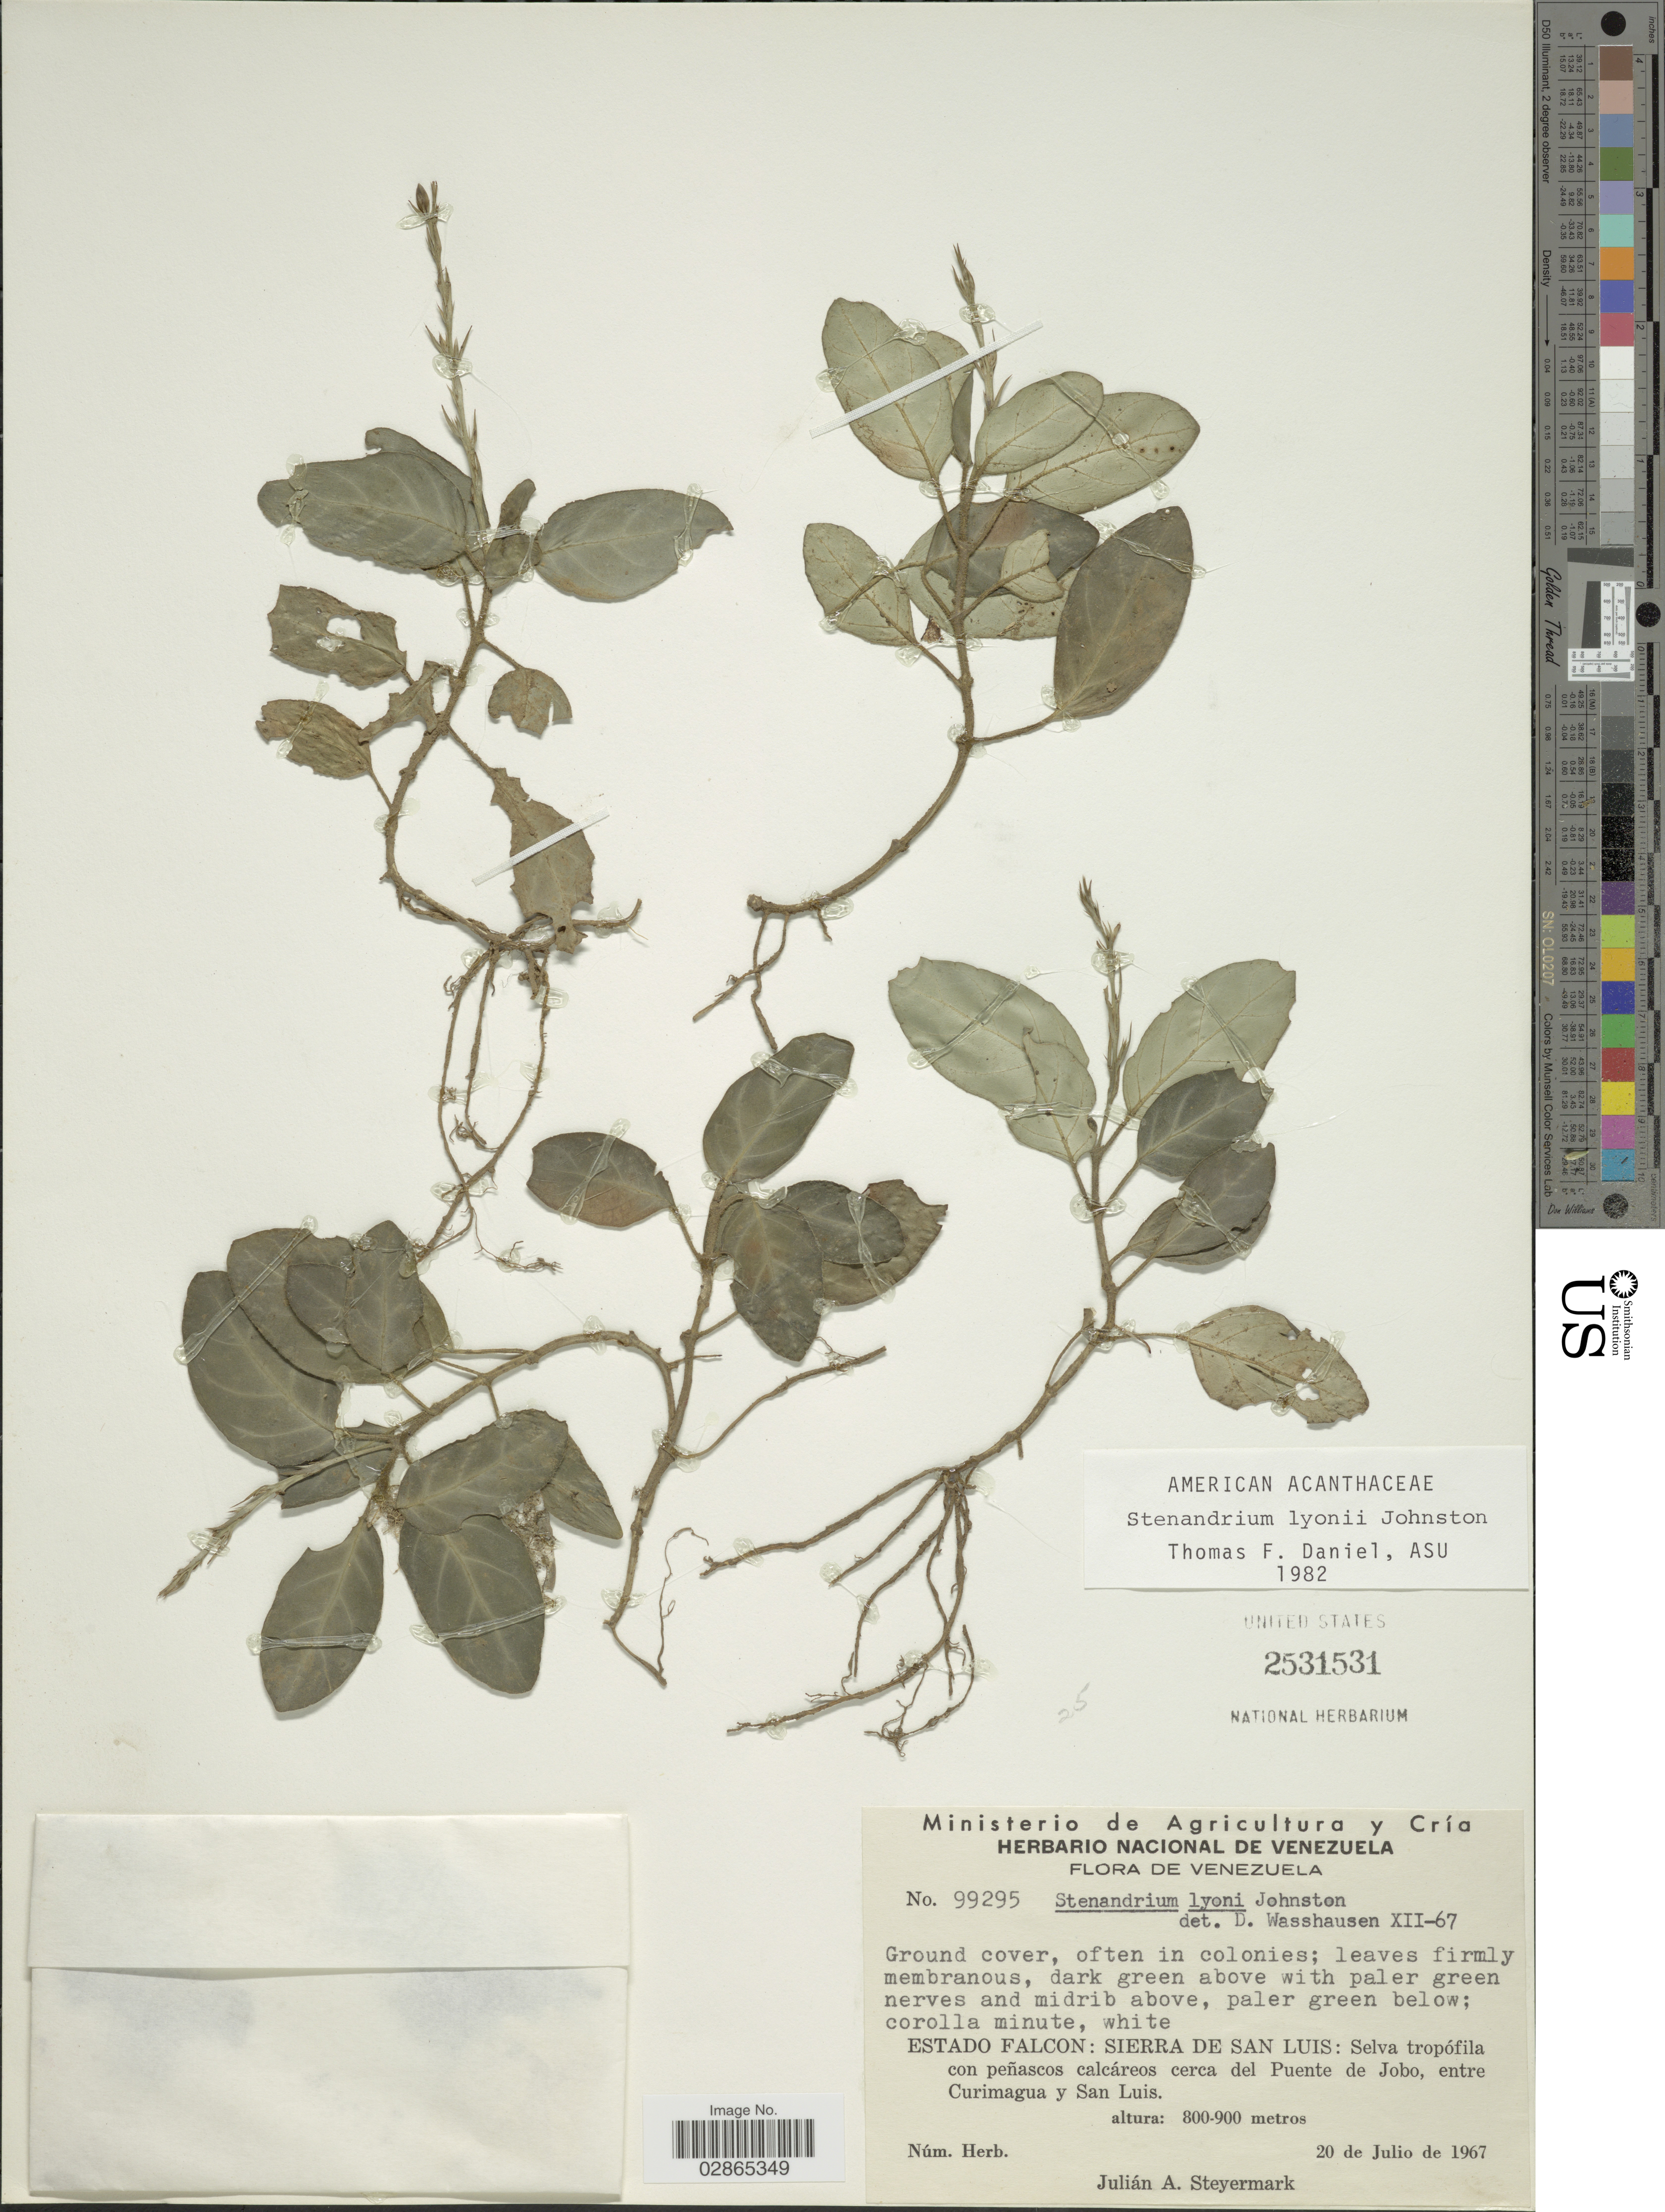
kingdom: Plantae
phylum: Tracheophyta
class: Magnoliopsida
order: Lamiales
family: Acanthaceae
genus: Stenandrium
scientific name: Stenandrium lyonii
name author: J.R. Johnst.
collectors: J. Steyermark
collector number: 99295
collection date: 1967-07-20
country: Venezuela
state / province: Falcón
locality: Sierra de San Luis: Selva tropófila con peñascos alcáreos cerca del Puente de Jobo, entre Curimagua y San Luis.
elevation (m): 800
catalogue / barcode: US 2531531